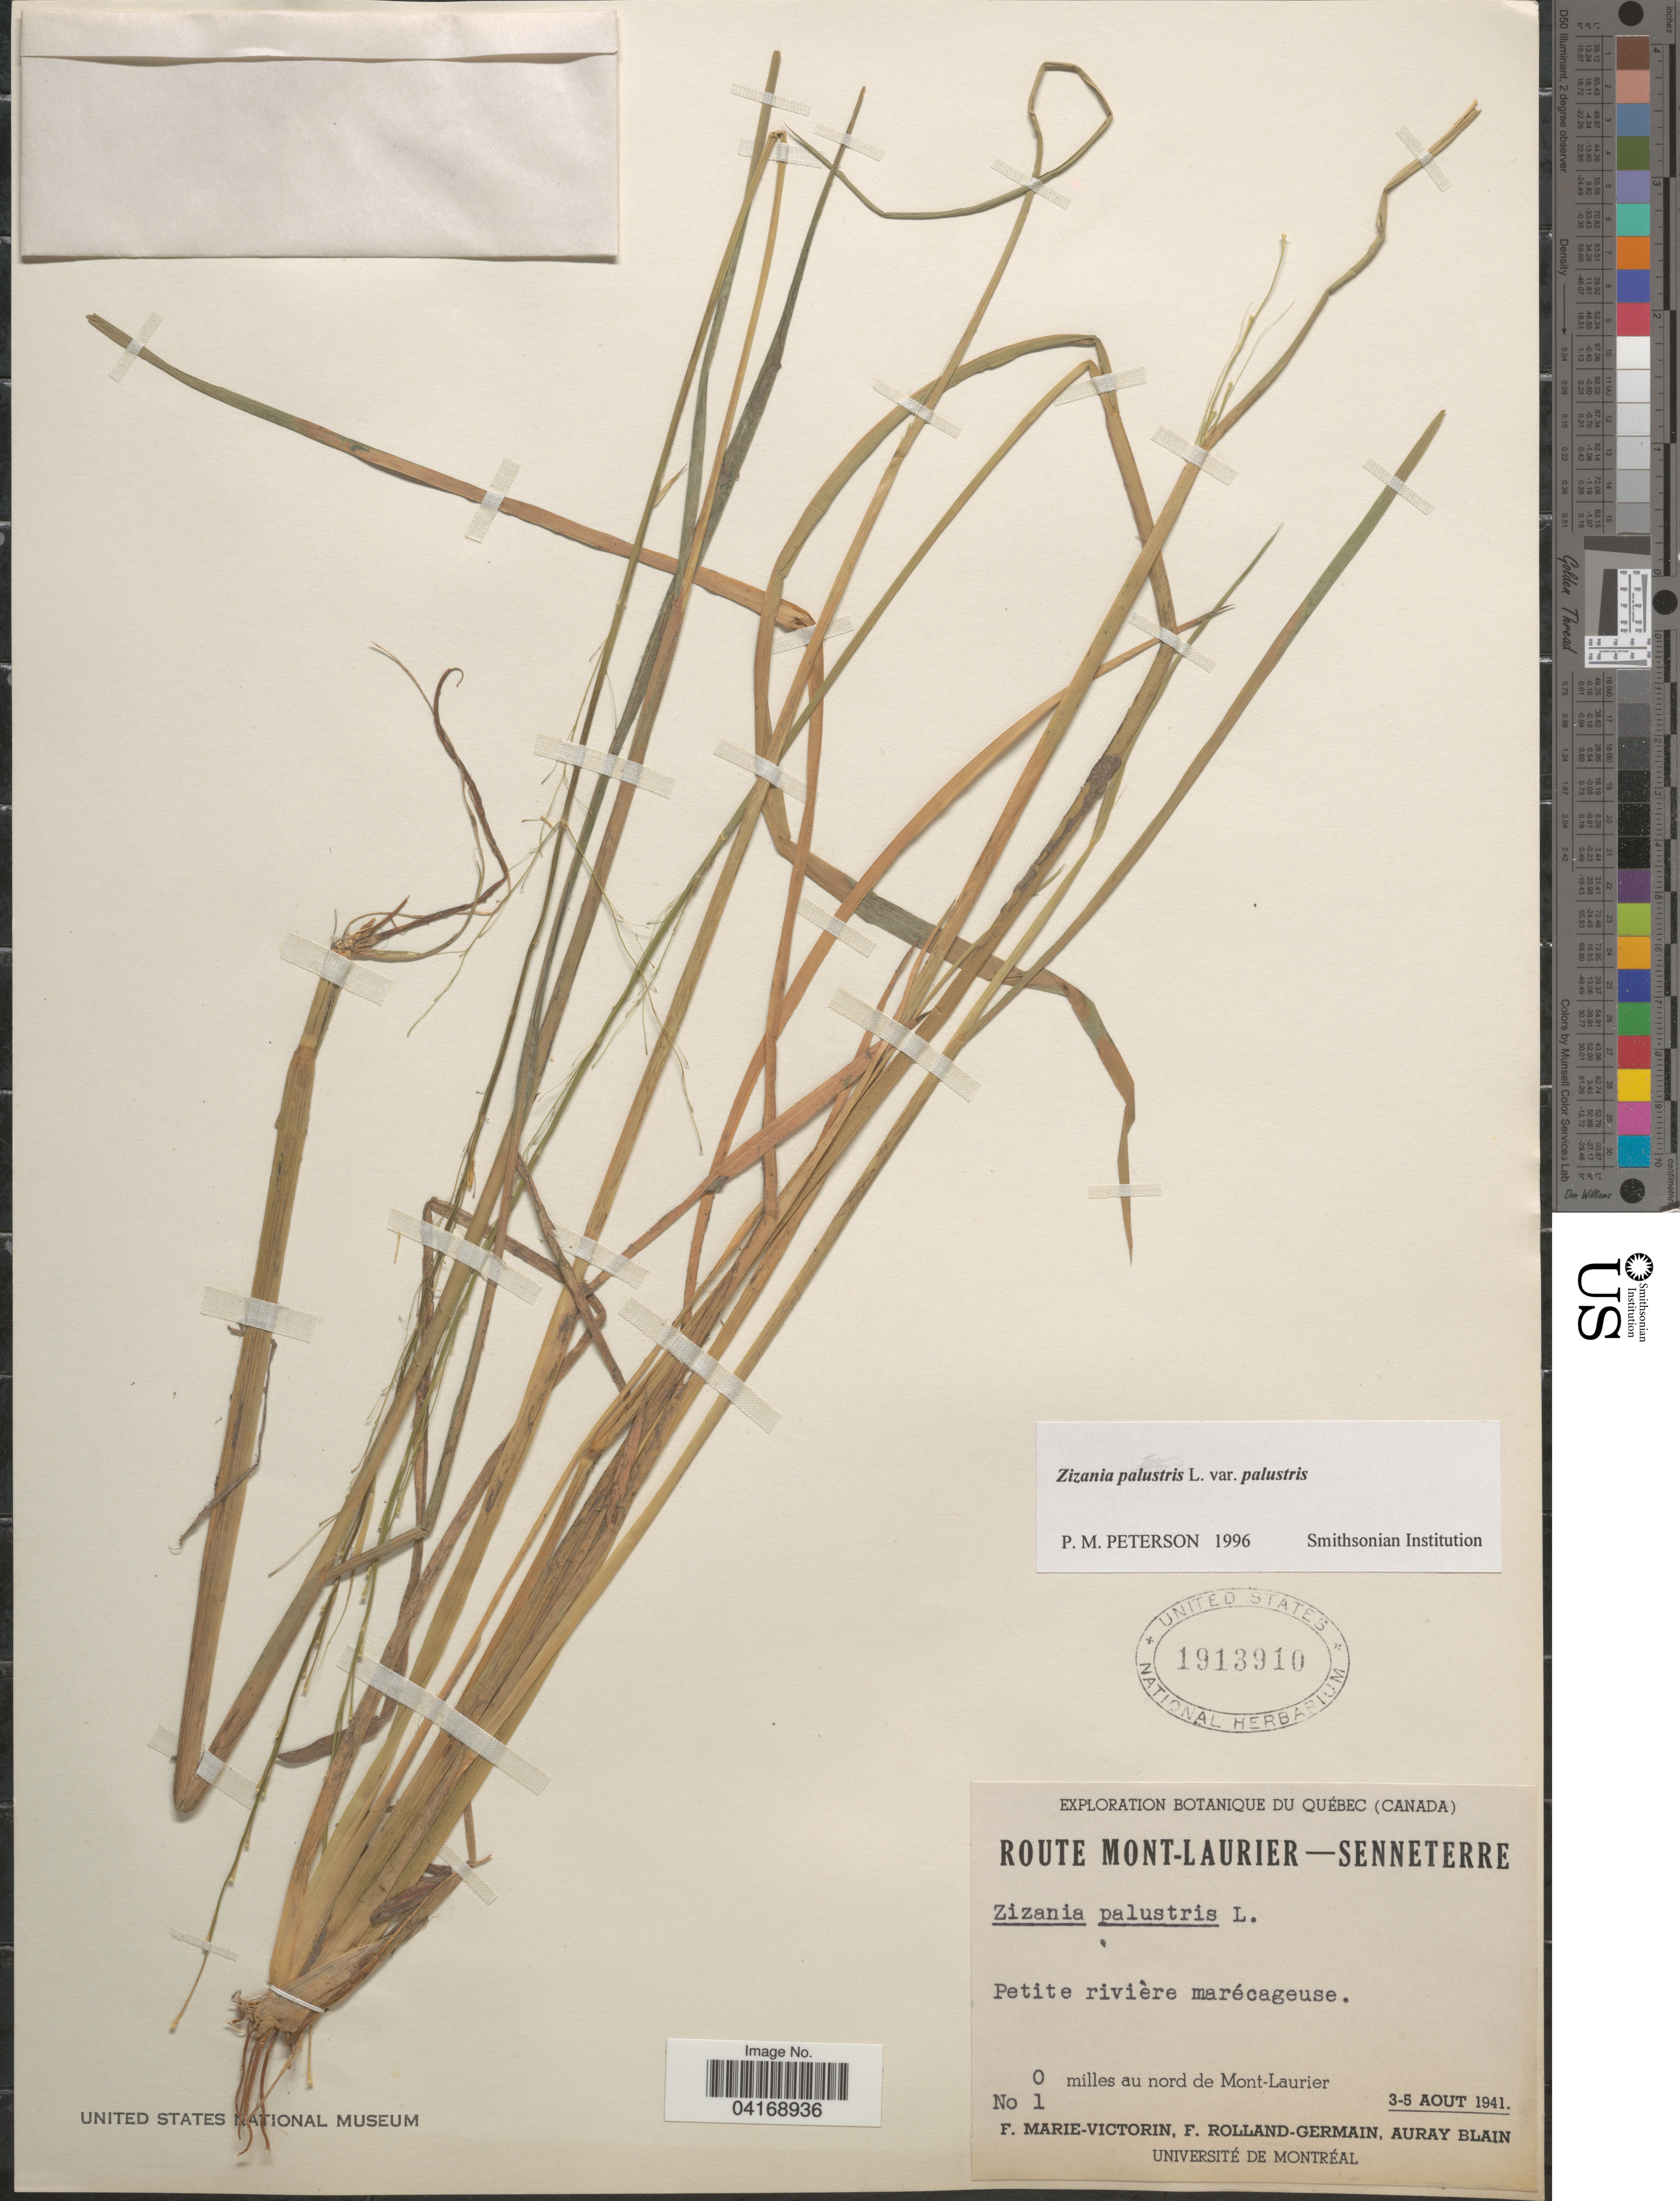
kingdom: Plantae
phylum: Tracheophyta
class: Liliopsida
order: Poales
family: Poaceae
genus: Zizania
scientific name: Zizania palustris var. palustris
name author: L.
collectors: F. Marie-Victorin, Rolland-Germain & A. Blain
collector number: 1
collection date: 1941-08-03/1941-08-05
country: Canada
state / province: Quebec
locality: Exploration Botanique du Québec. Petite rivière marécageuse. 0 miles au nord de Mont-Laurier.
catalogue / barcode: US 1913910